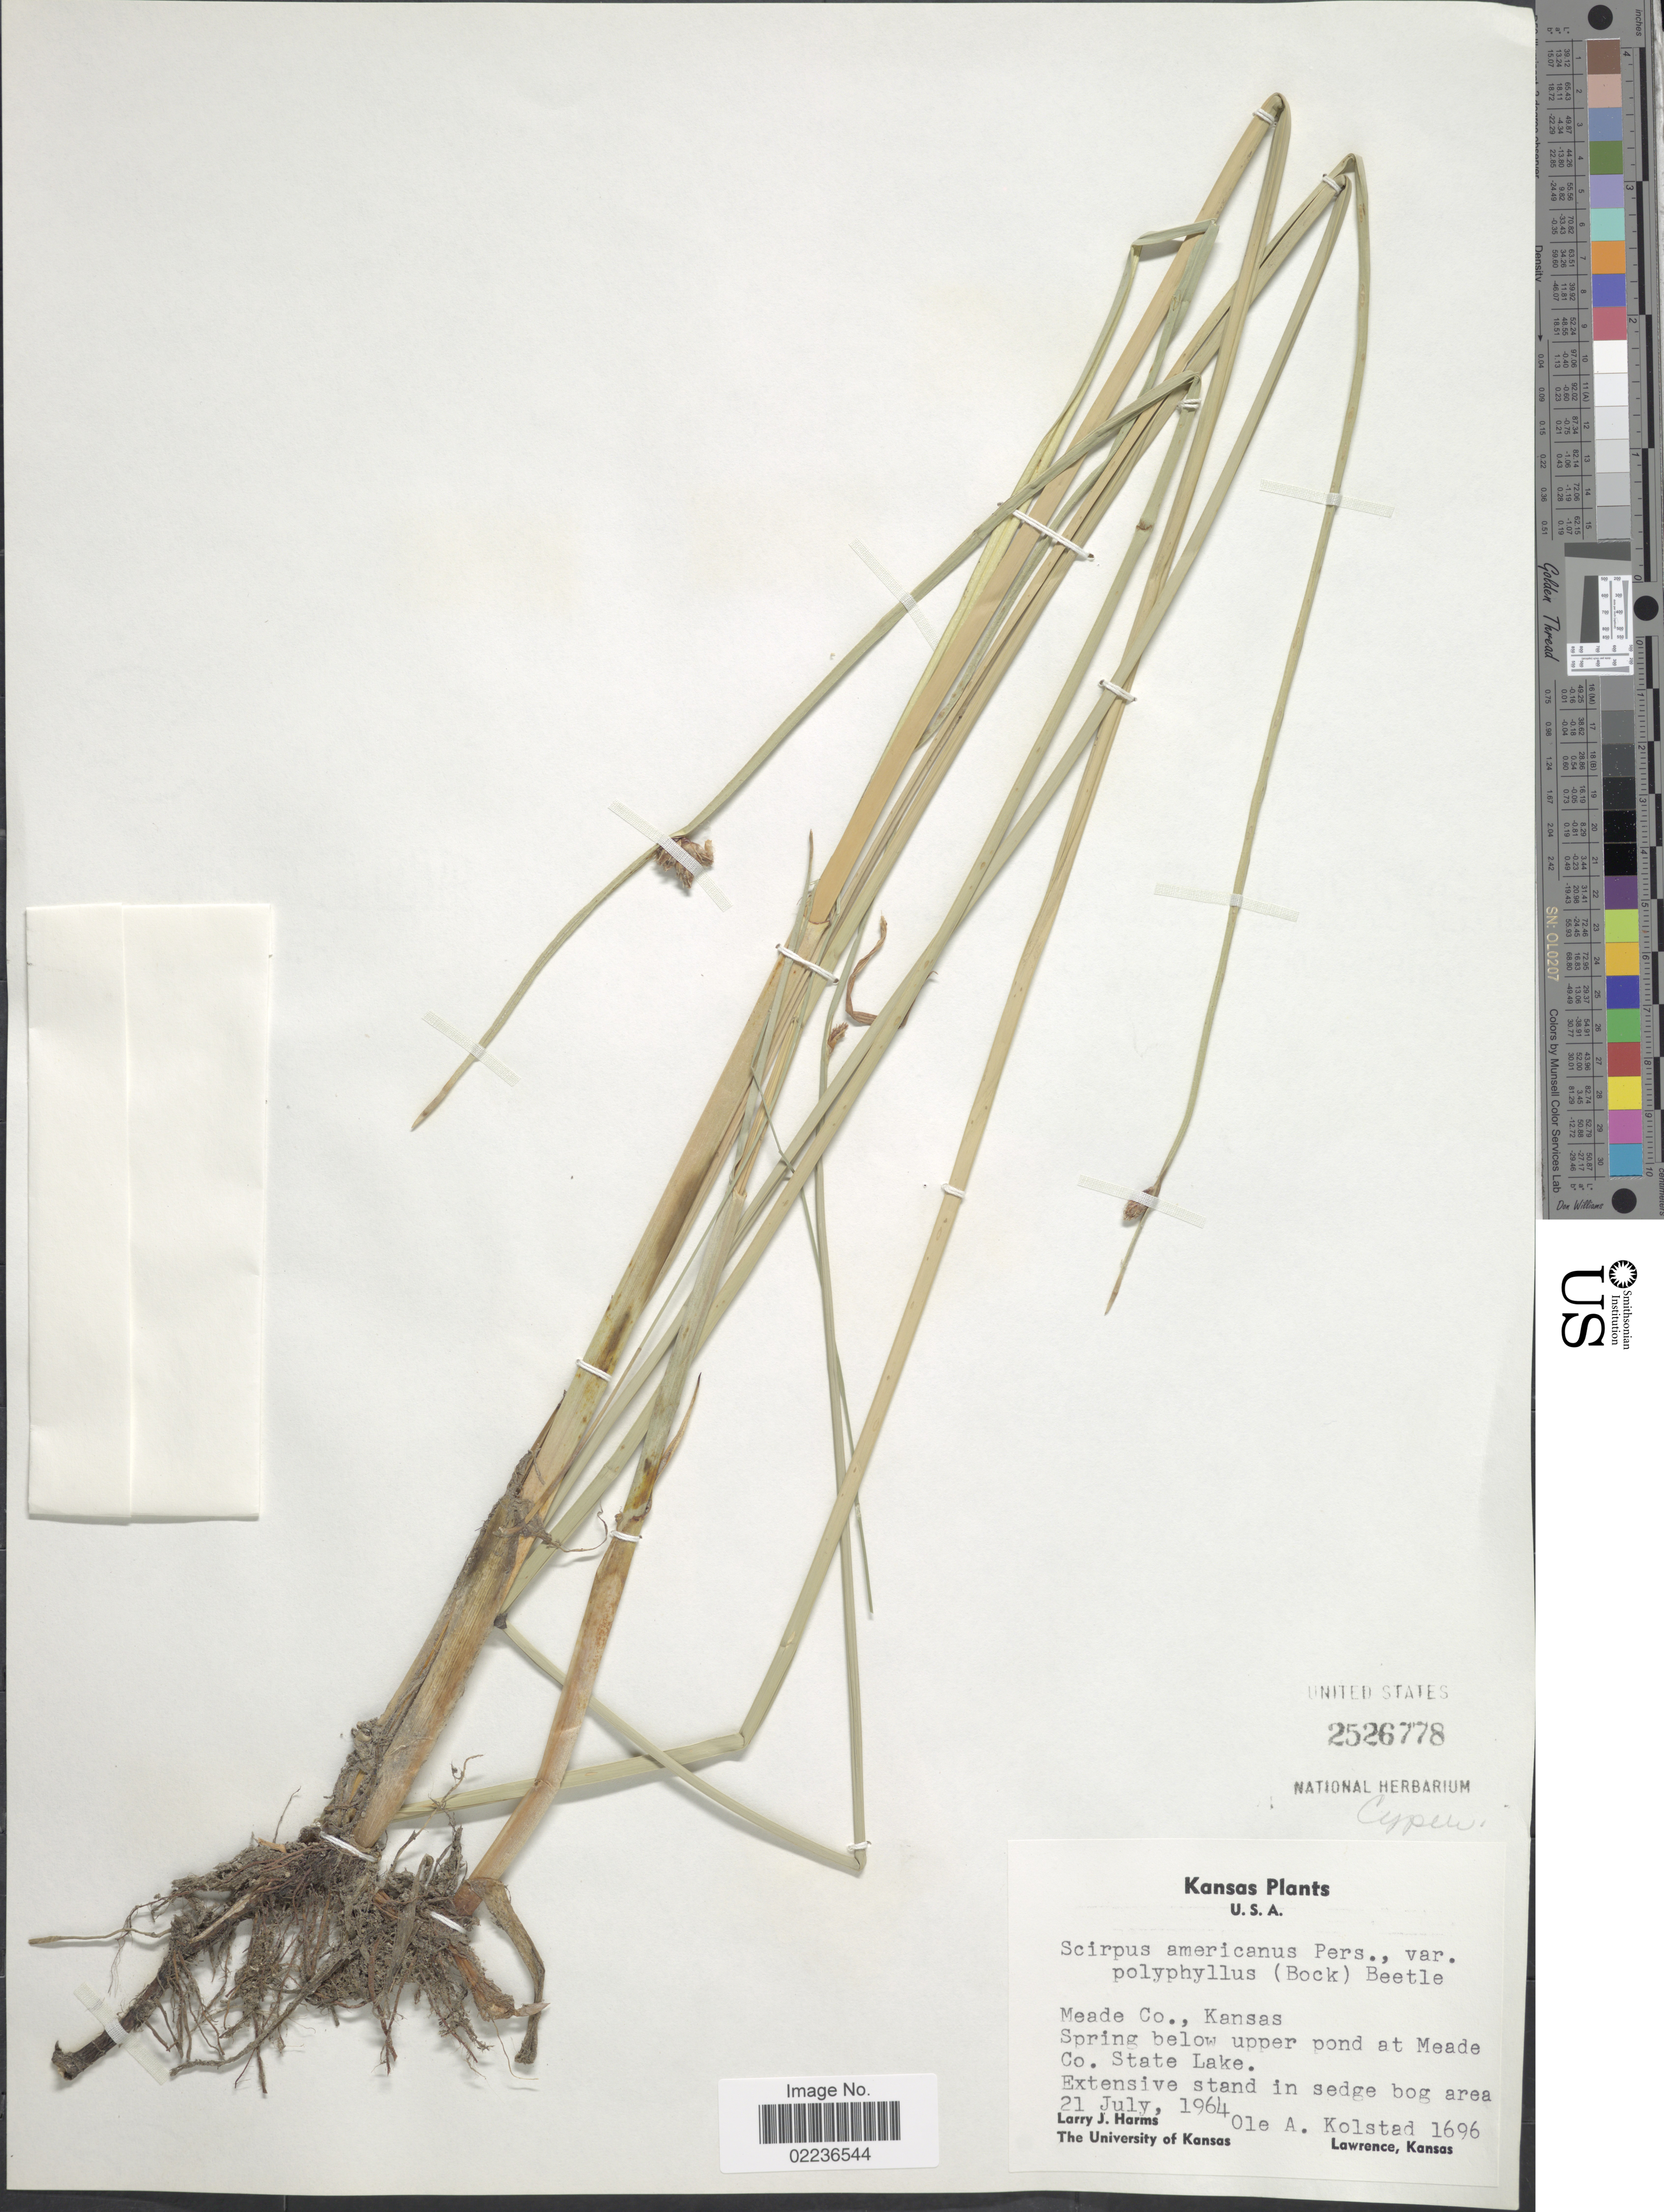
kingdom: Plantae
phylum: Tracheophyta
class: Liliopsida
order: Poales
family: Cyperaceae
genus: Schoenoplectus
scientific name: Schoenoplectus pungens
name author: (Vahl) Palla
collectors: L. Harms & O. Kolstad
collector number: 1696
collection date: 1964-07-21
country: United States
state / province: Kansas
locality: Meade Co., spring below upper pond at Meade Co., State Lake, extensive stand in sedge bog area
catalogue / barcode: US 2526778